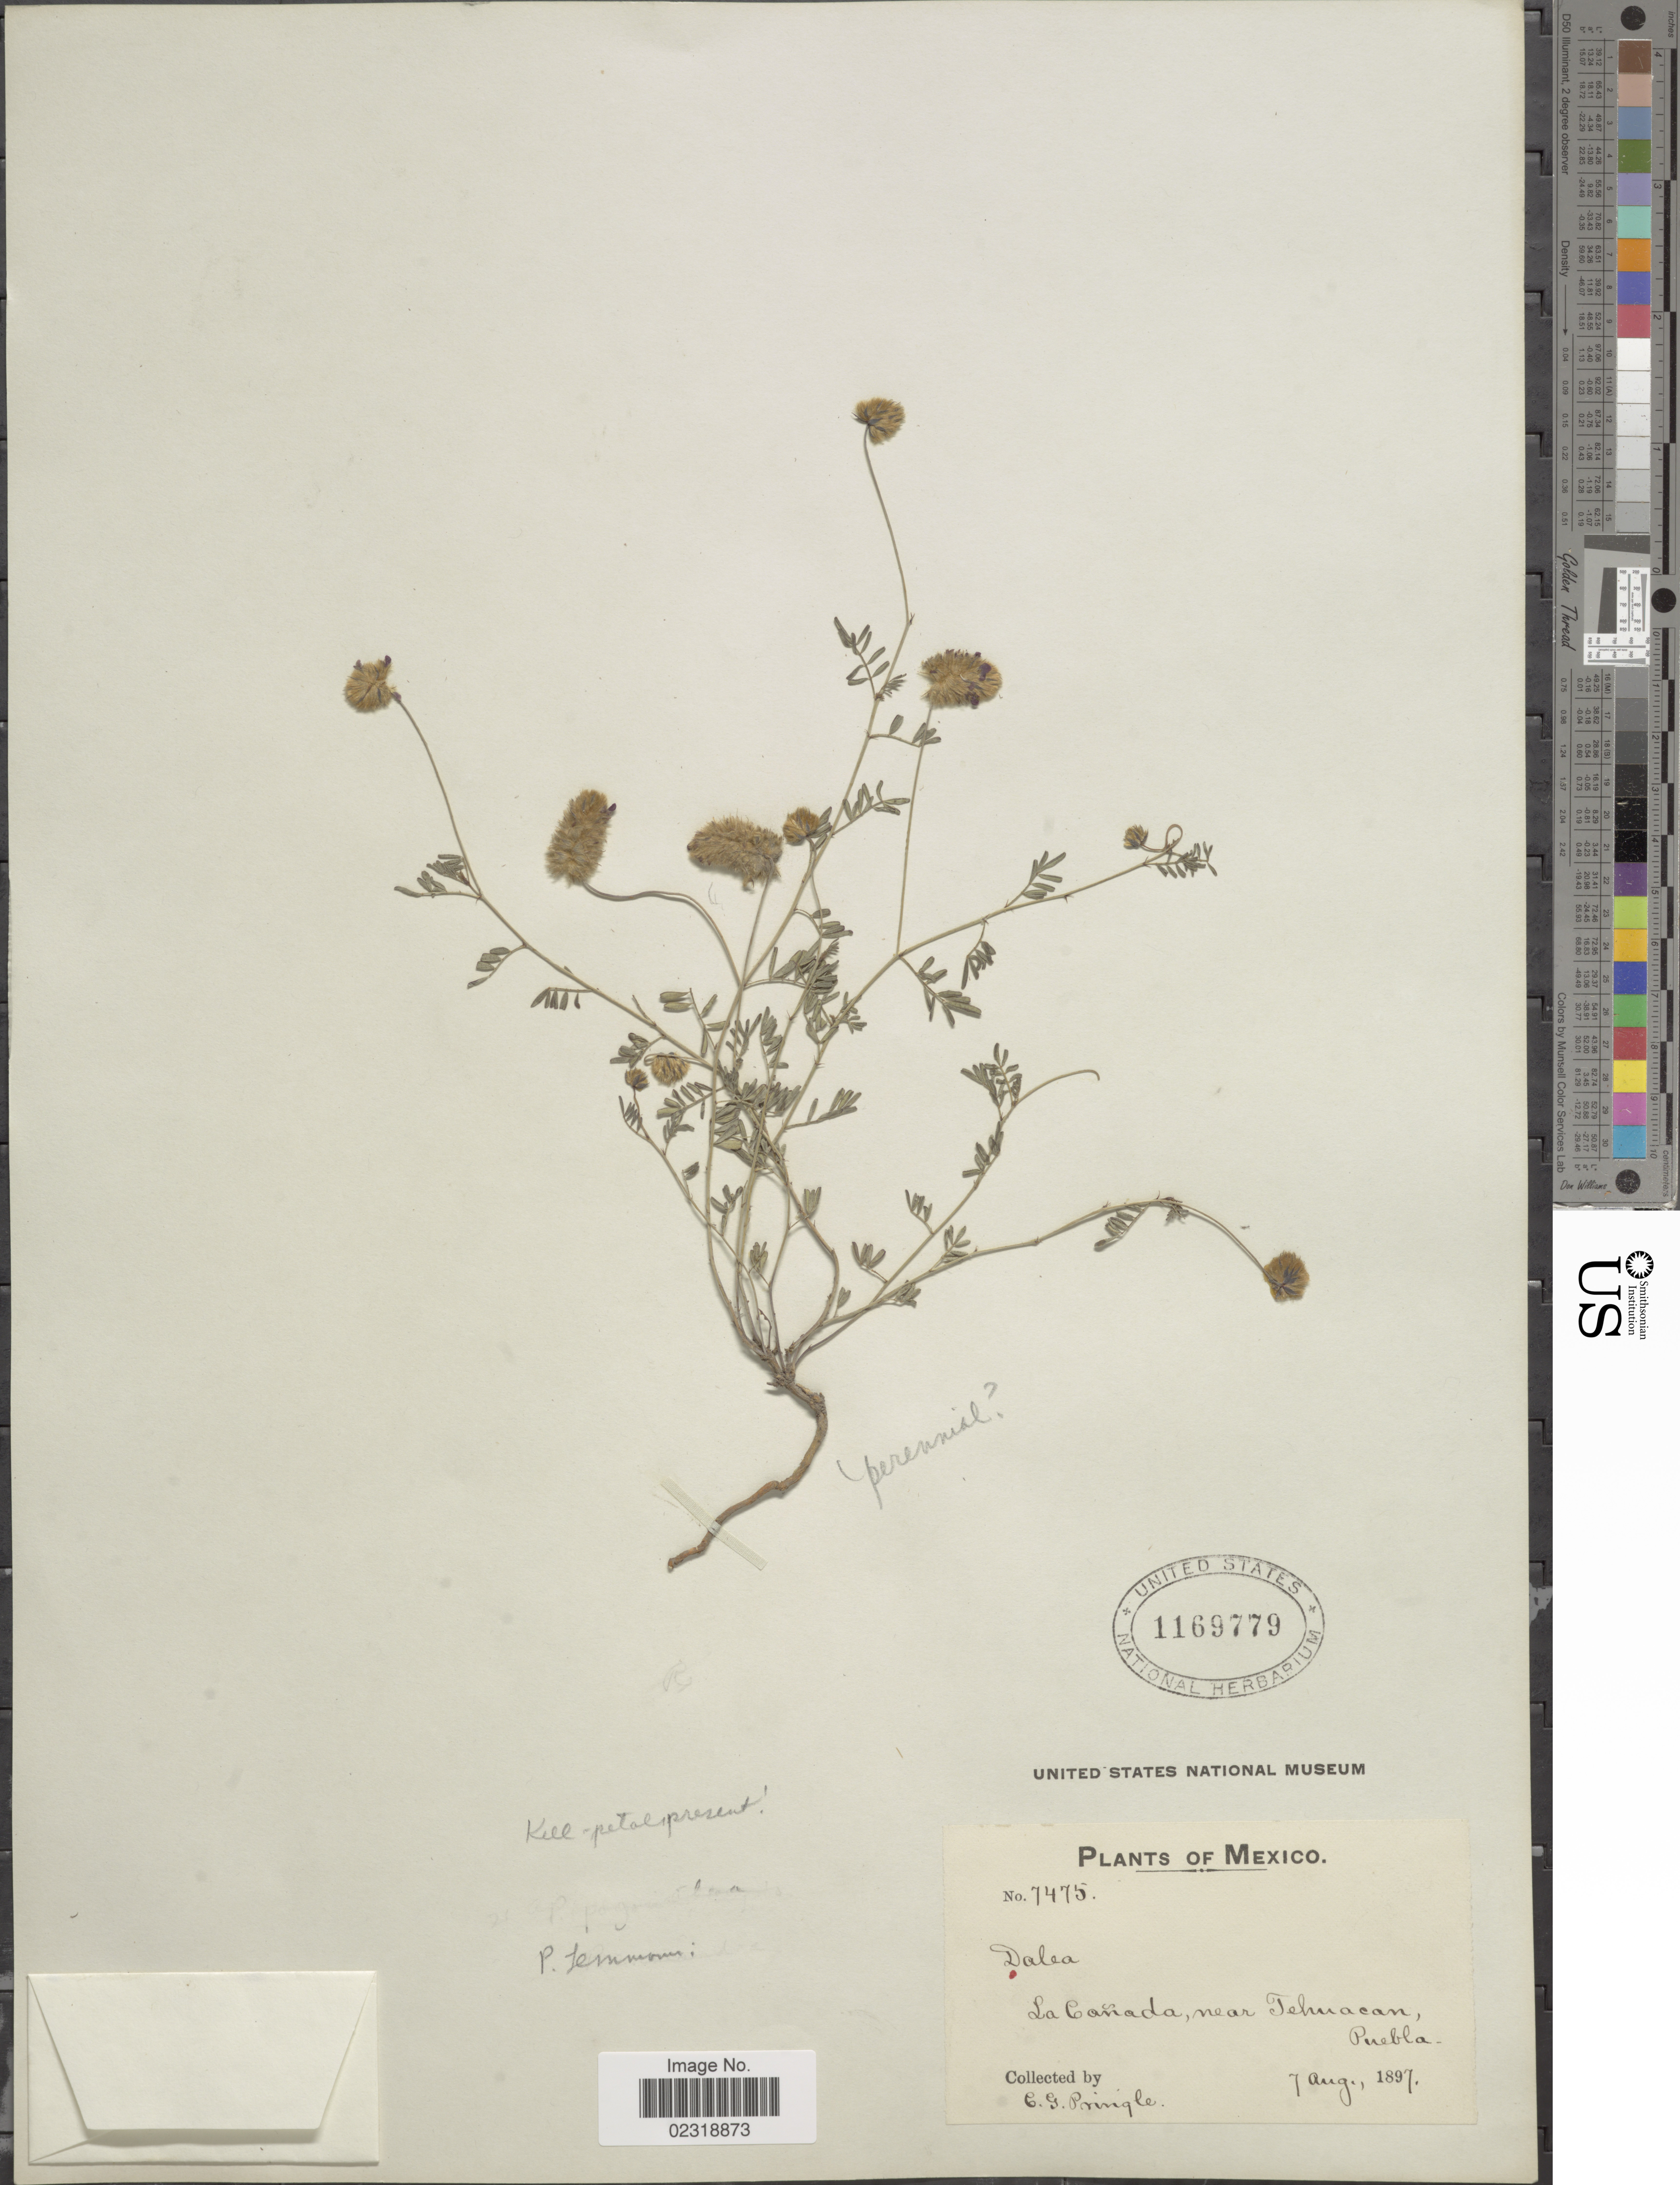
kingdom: Plantae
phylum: Tracheophyta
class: Magnoliopsida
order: Fabales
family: Fabaceae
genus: Dalea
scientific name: Dalea brachystachys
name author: A. Gray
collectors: C. G. Pringle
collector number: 7475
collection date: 1897-08-07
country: Mexico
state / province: Puebla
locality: La Canada, near Tehuacan.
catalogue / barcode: US 1169779